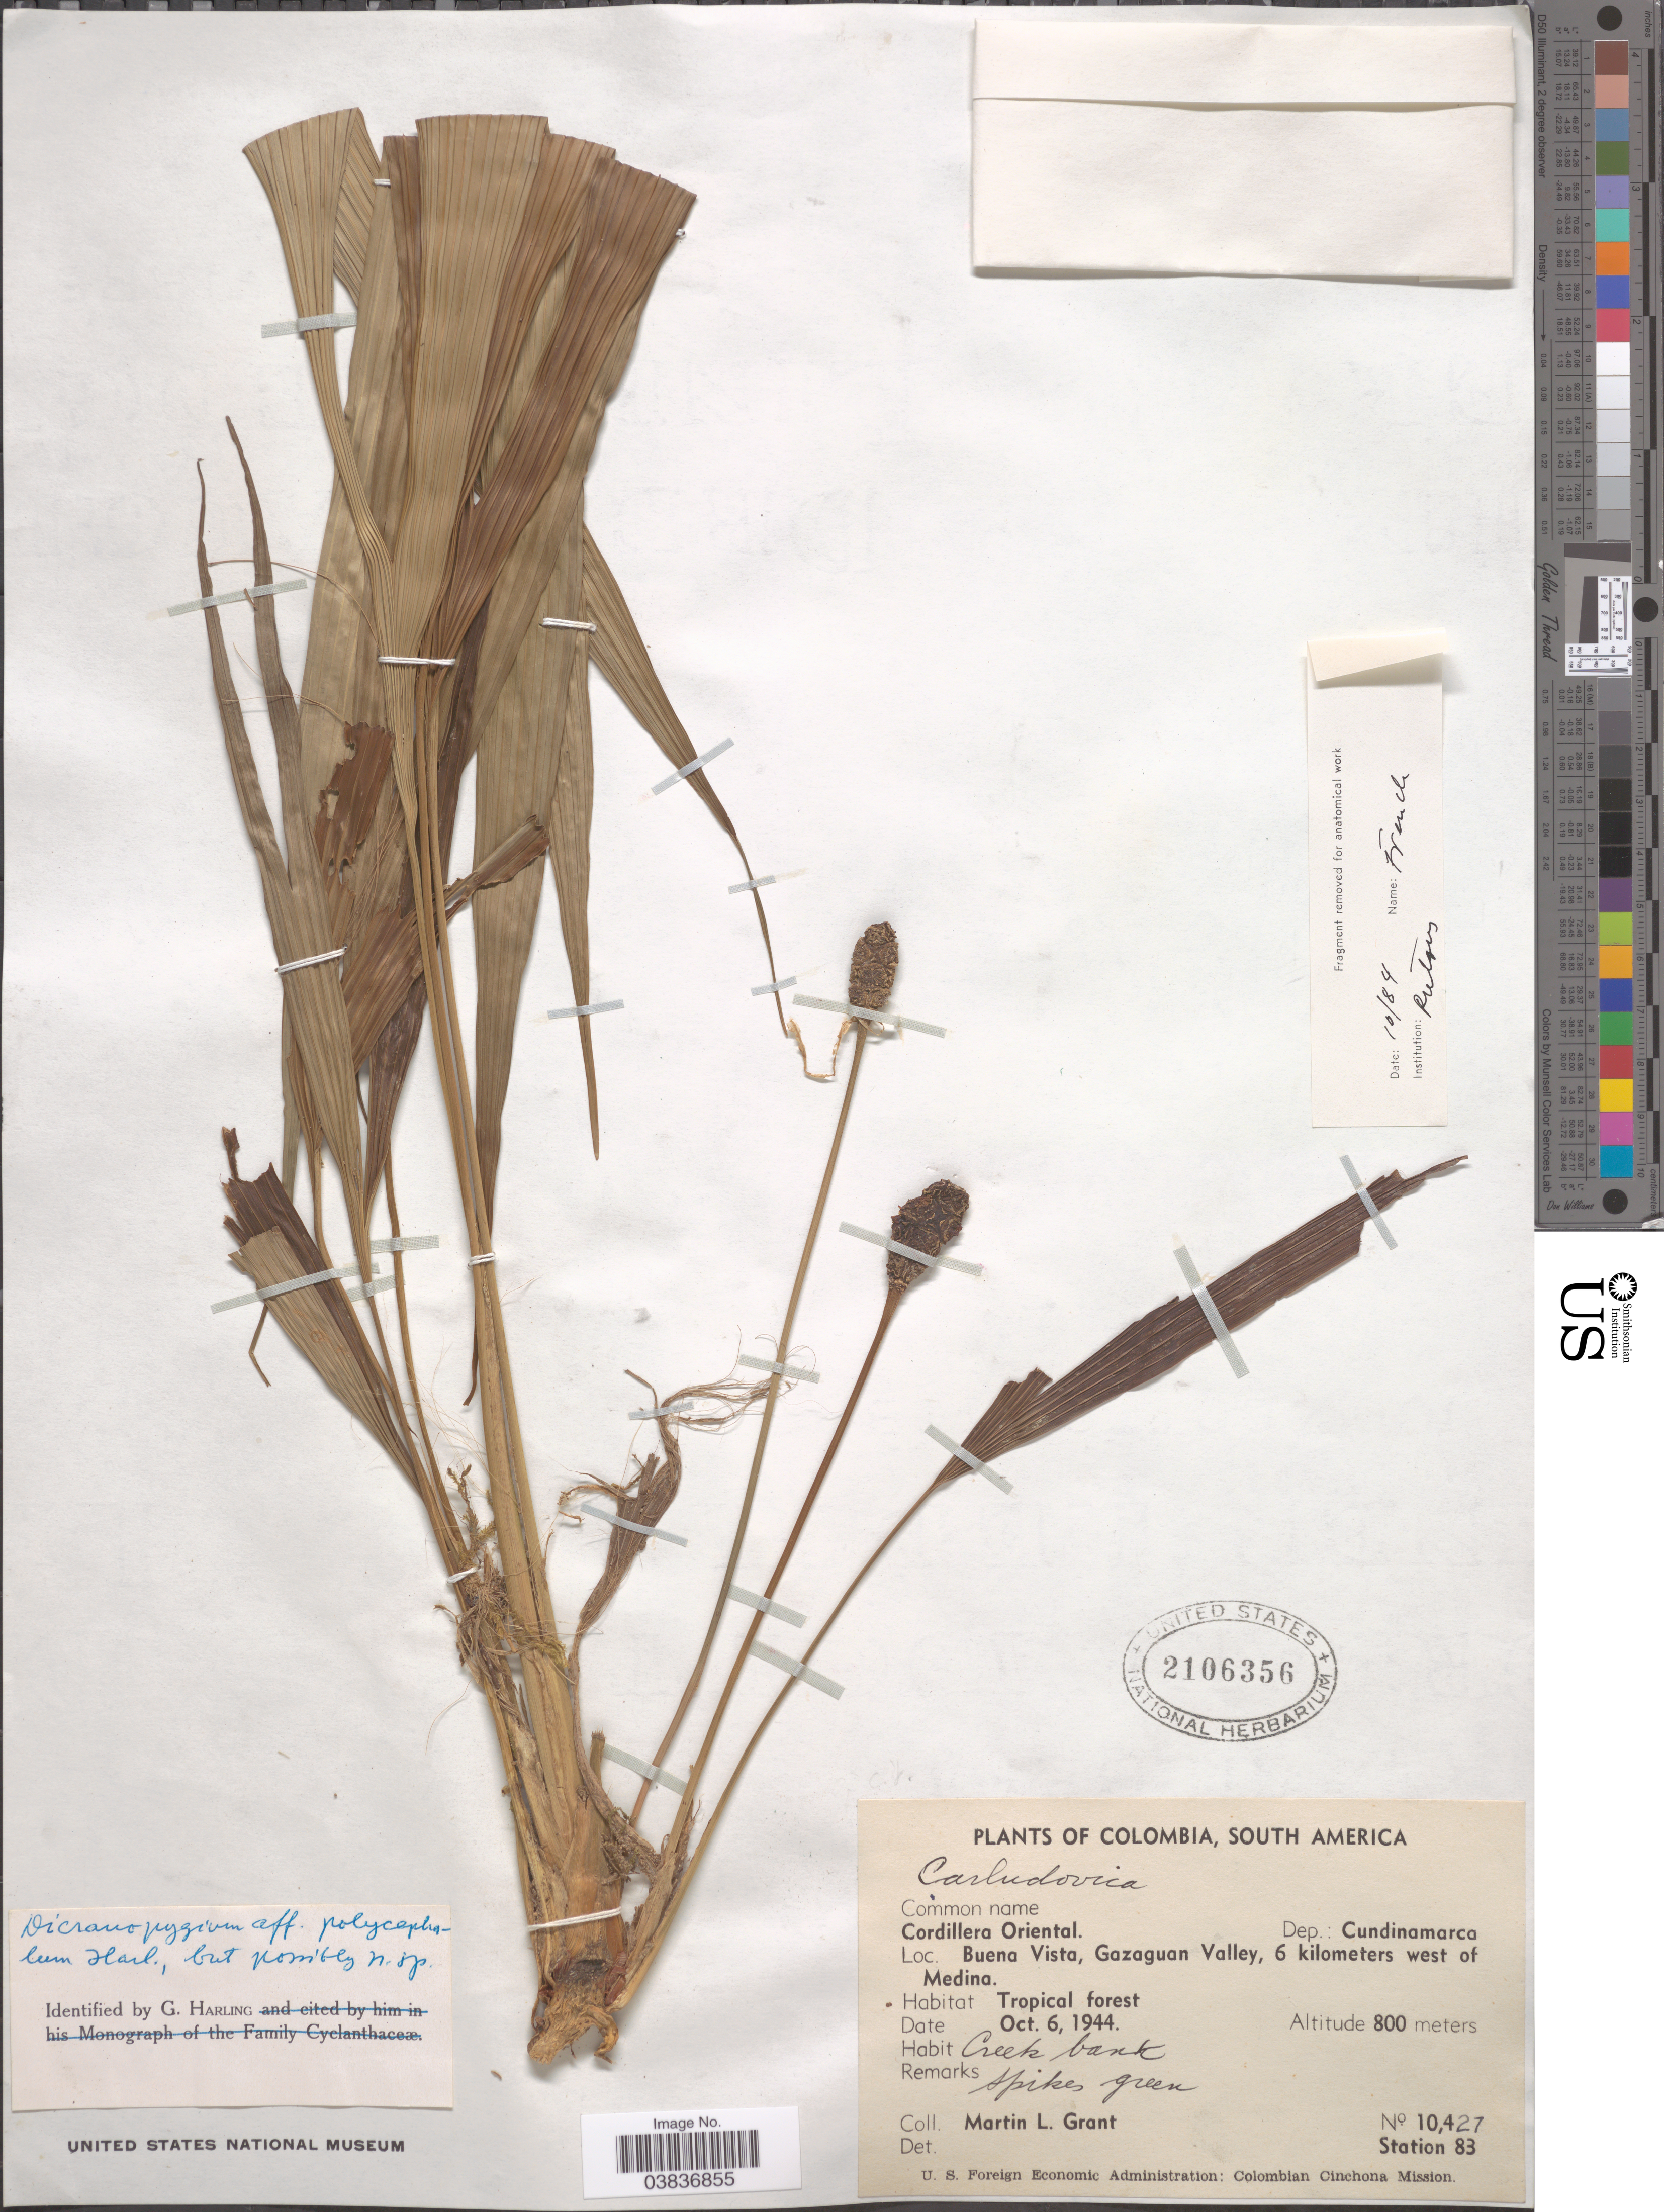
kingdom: Plantae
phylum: Tracheophyta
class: Liliopsida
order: Pandanales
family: Cyclanthaceae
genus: Dicranopygium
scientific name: Dicranopygium polycephalum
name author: Harling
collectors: M. L. Grant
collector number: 10427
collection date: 1944-10-06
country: Colombia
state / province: Cundinamarca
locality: Cordillera Oriental. Dep.: Cundinamarca. Buena Vista, Gazaguan Valley, 6 kilometers west of Medina. Station 83.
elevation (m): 800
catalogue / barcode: US 2106356